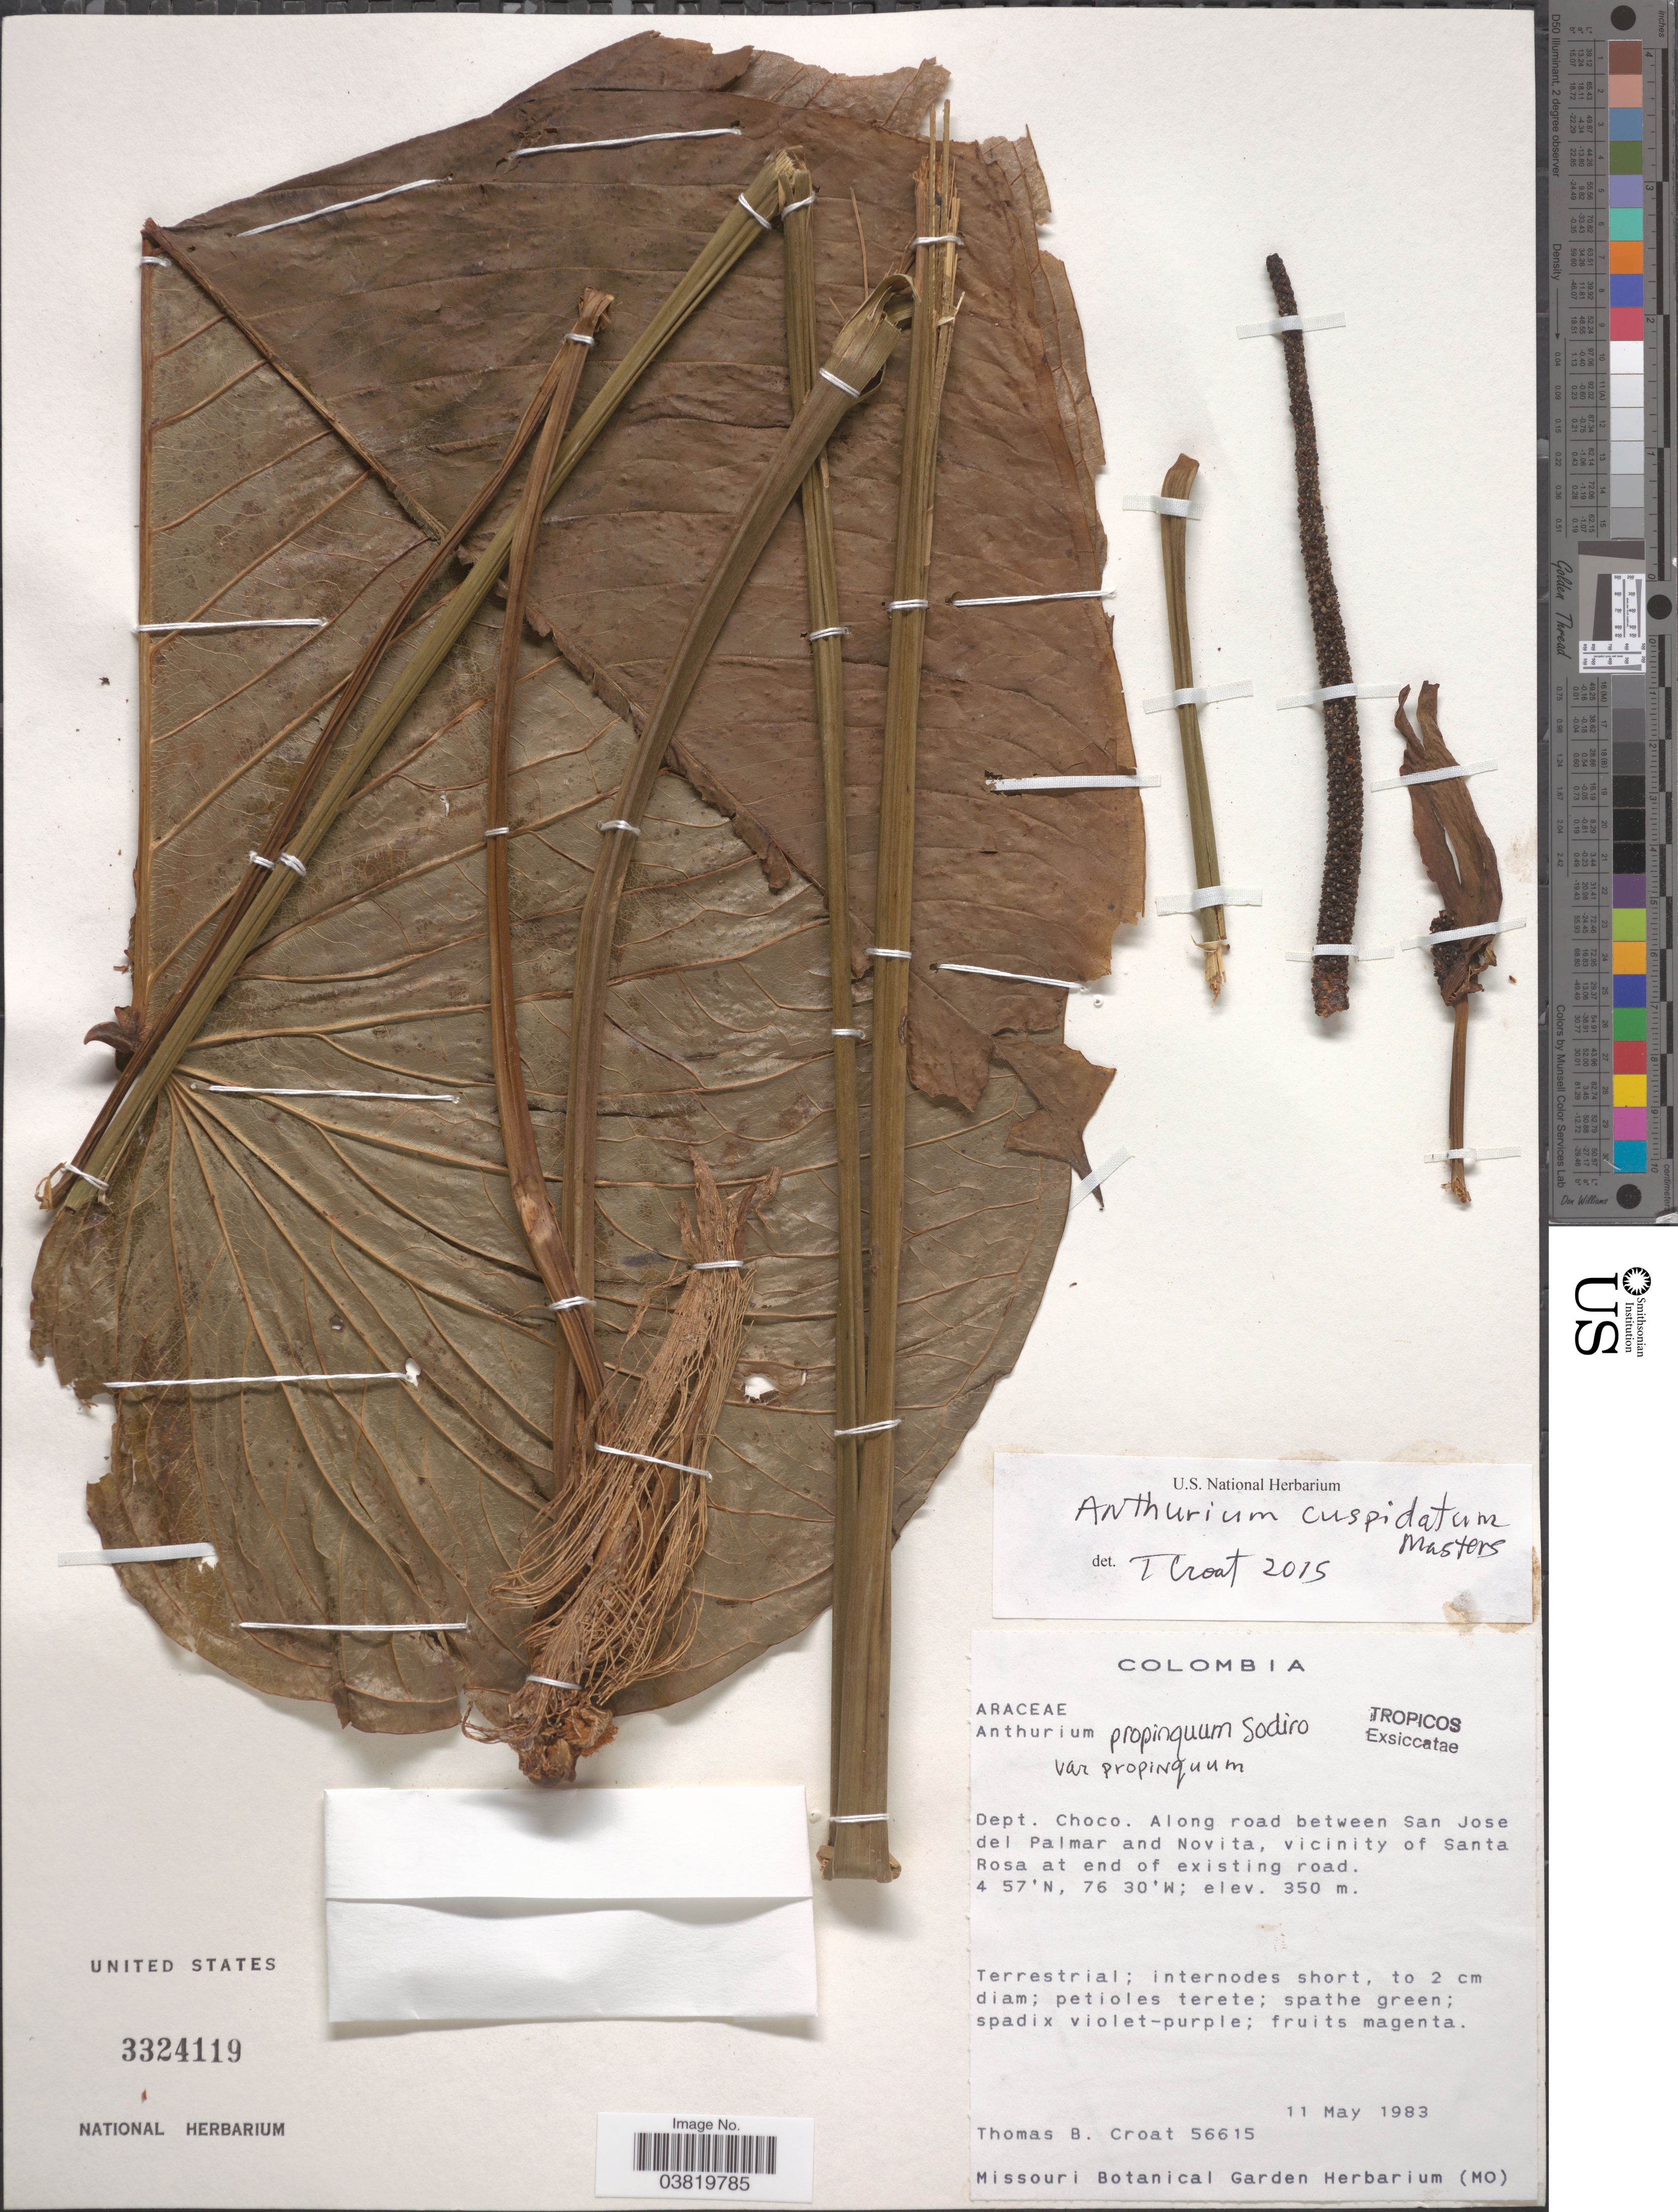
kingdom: Plantae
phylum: Tracheophyta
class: Liliopsida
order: Alismatales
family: Araceae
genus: Anthurium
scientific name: Anthurium cuspidatum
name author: Mast.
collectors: T. B. Croat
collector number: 56615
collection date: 1983-05-11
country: Colombia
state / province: Chocó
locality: Dept. Choco. Along road between San Jose del Palmar and Novita, vicinity of Santa Rosa at end of existing road.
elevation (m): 350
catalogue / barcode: US 3324119